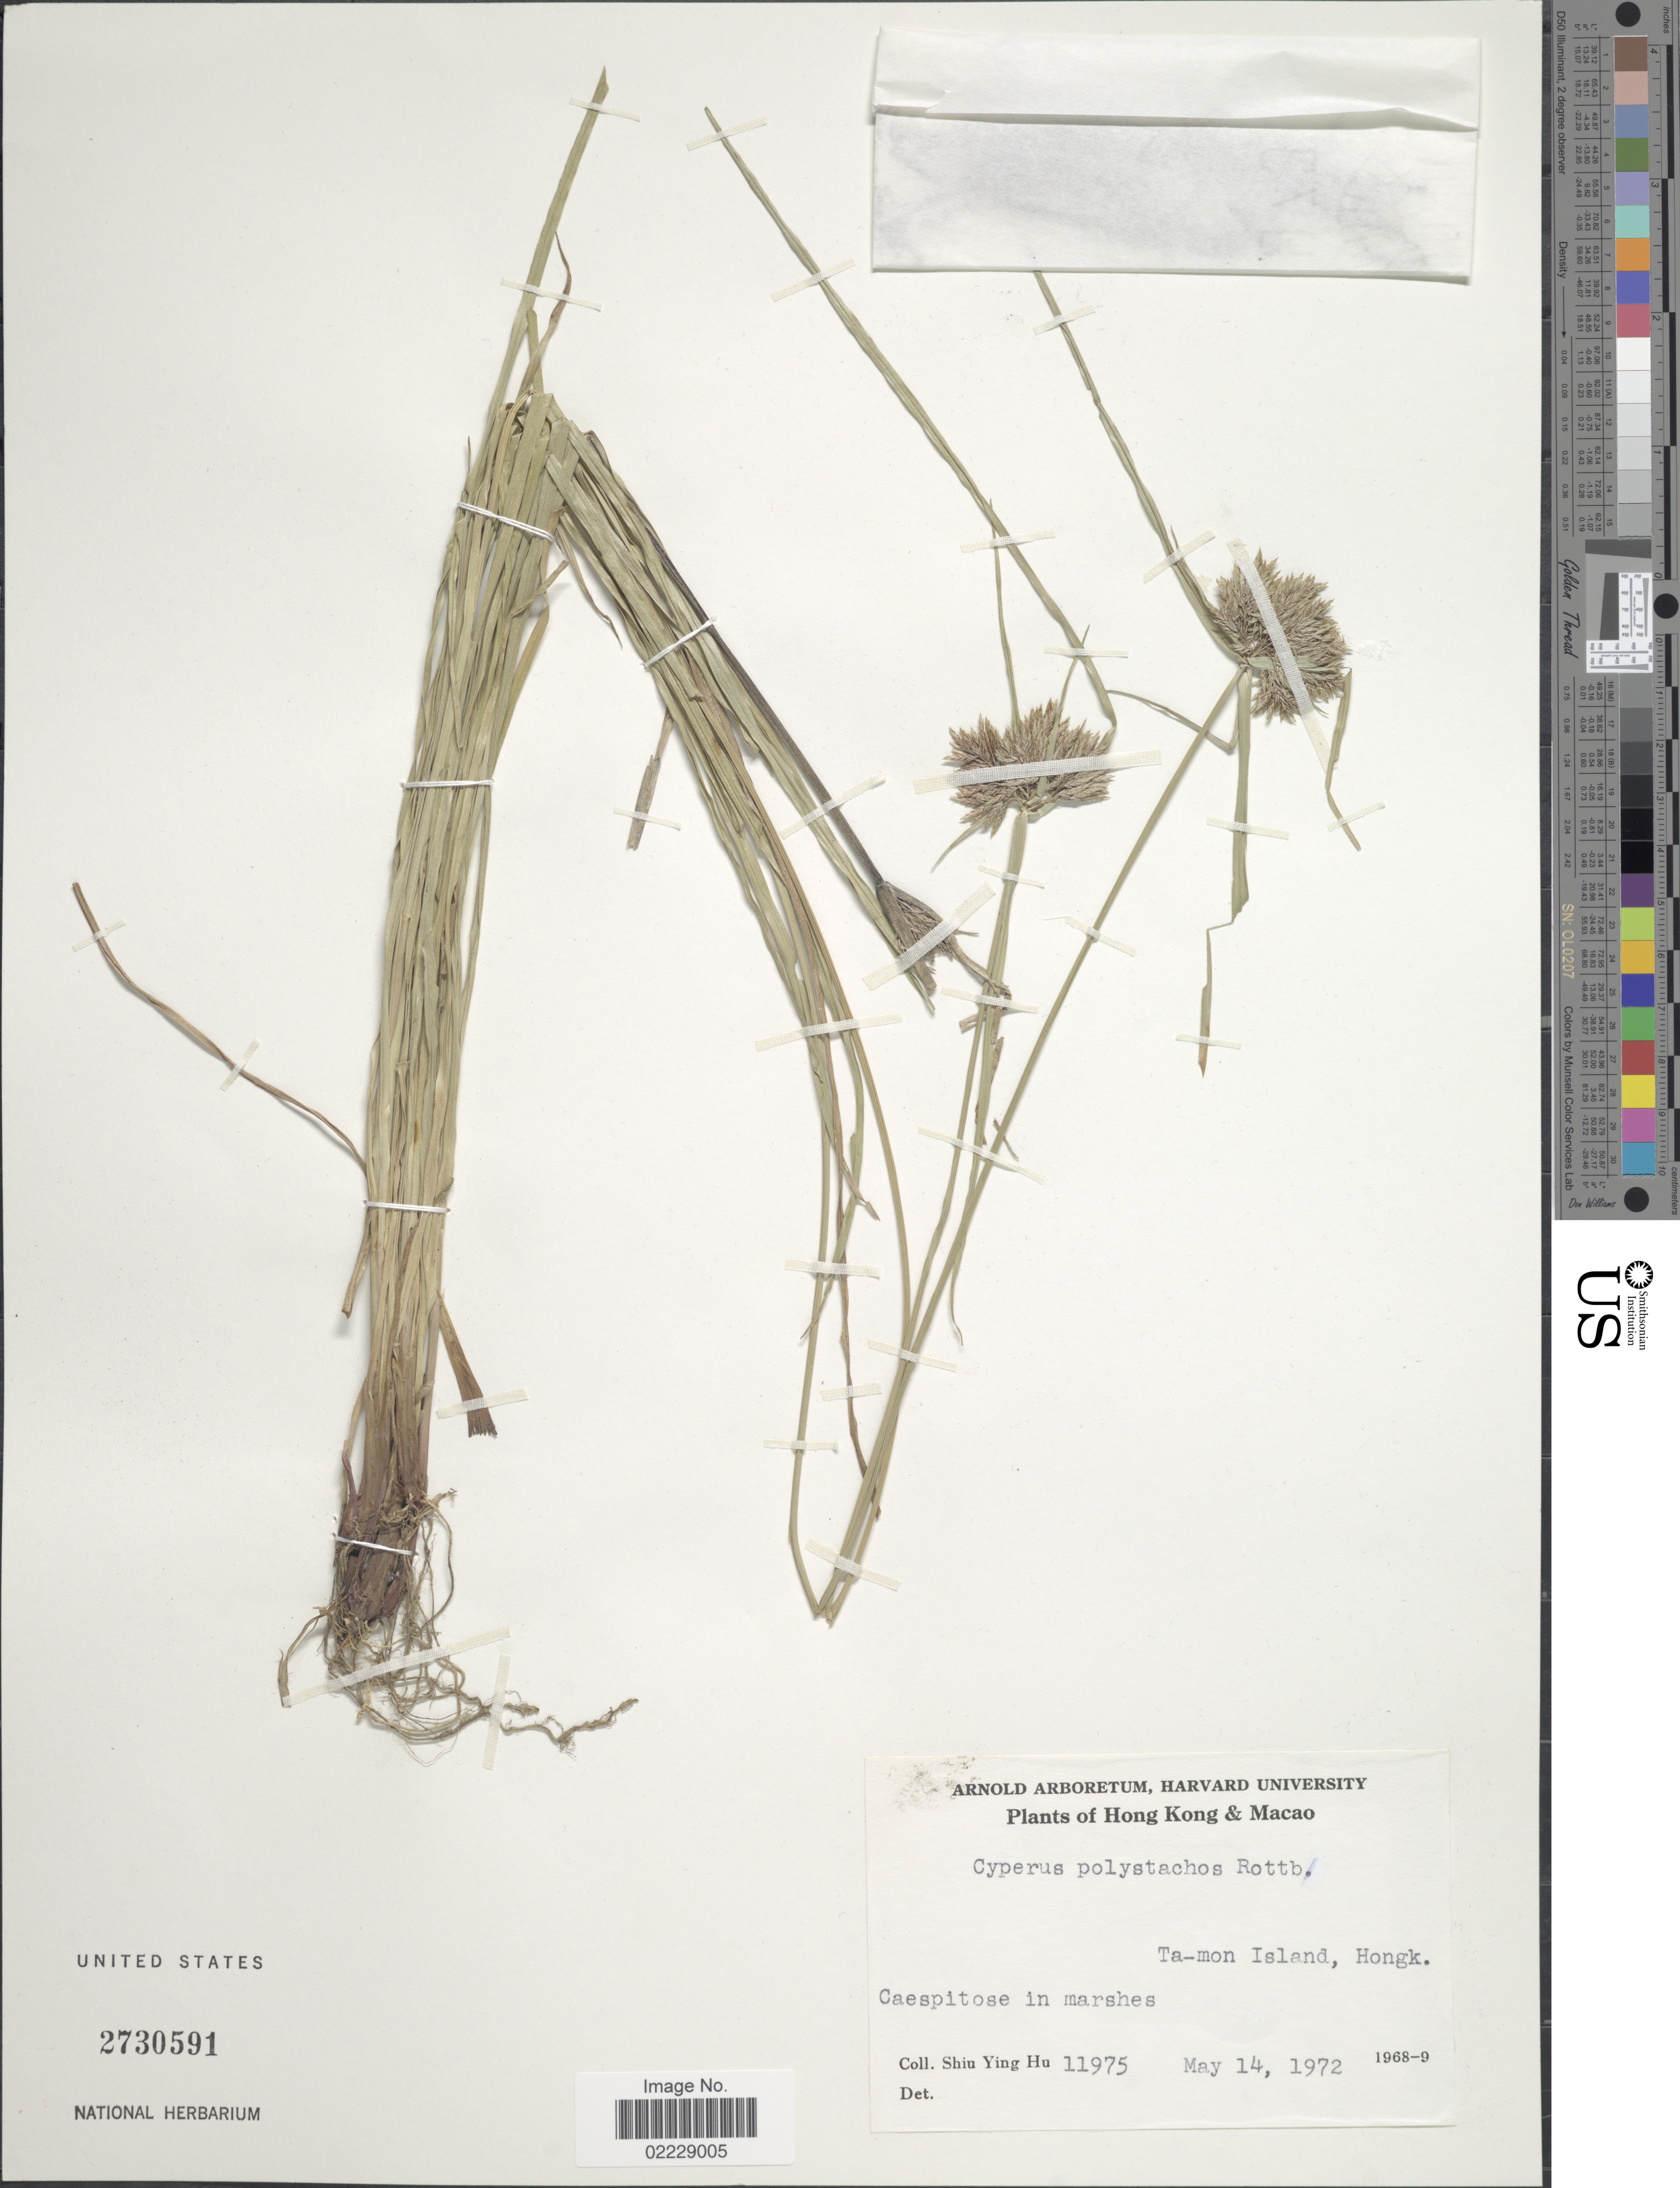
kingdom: Plantae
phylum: Tracheophyta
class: Liliopsida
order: Poales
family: Cyperaceae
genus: Cyperus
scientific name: Cyperus polystachyos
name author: Rottb.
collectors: S. Y. Hu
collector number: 11975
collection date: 1972-05-14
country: China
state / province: Hong Kong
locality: Hong Kong & Macao. Ta-mon Island, Hongk.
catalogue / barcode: US 2730591